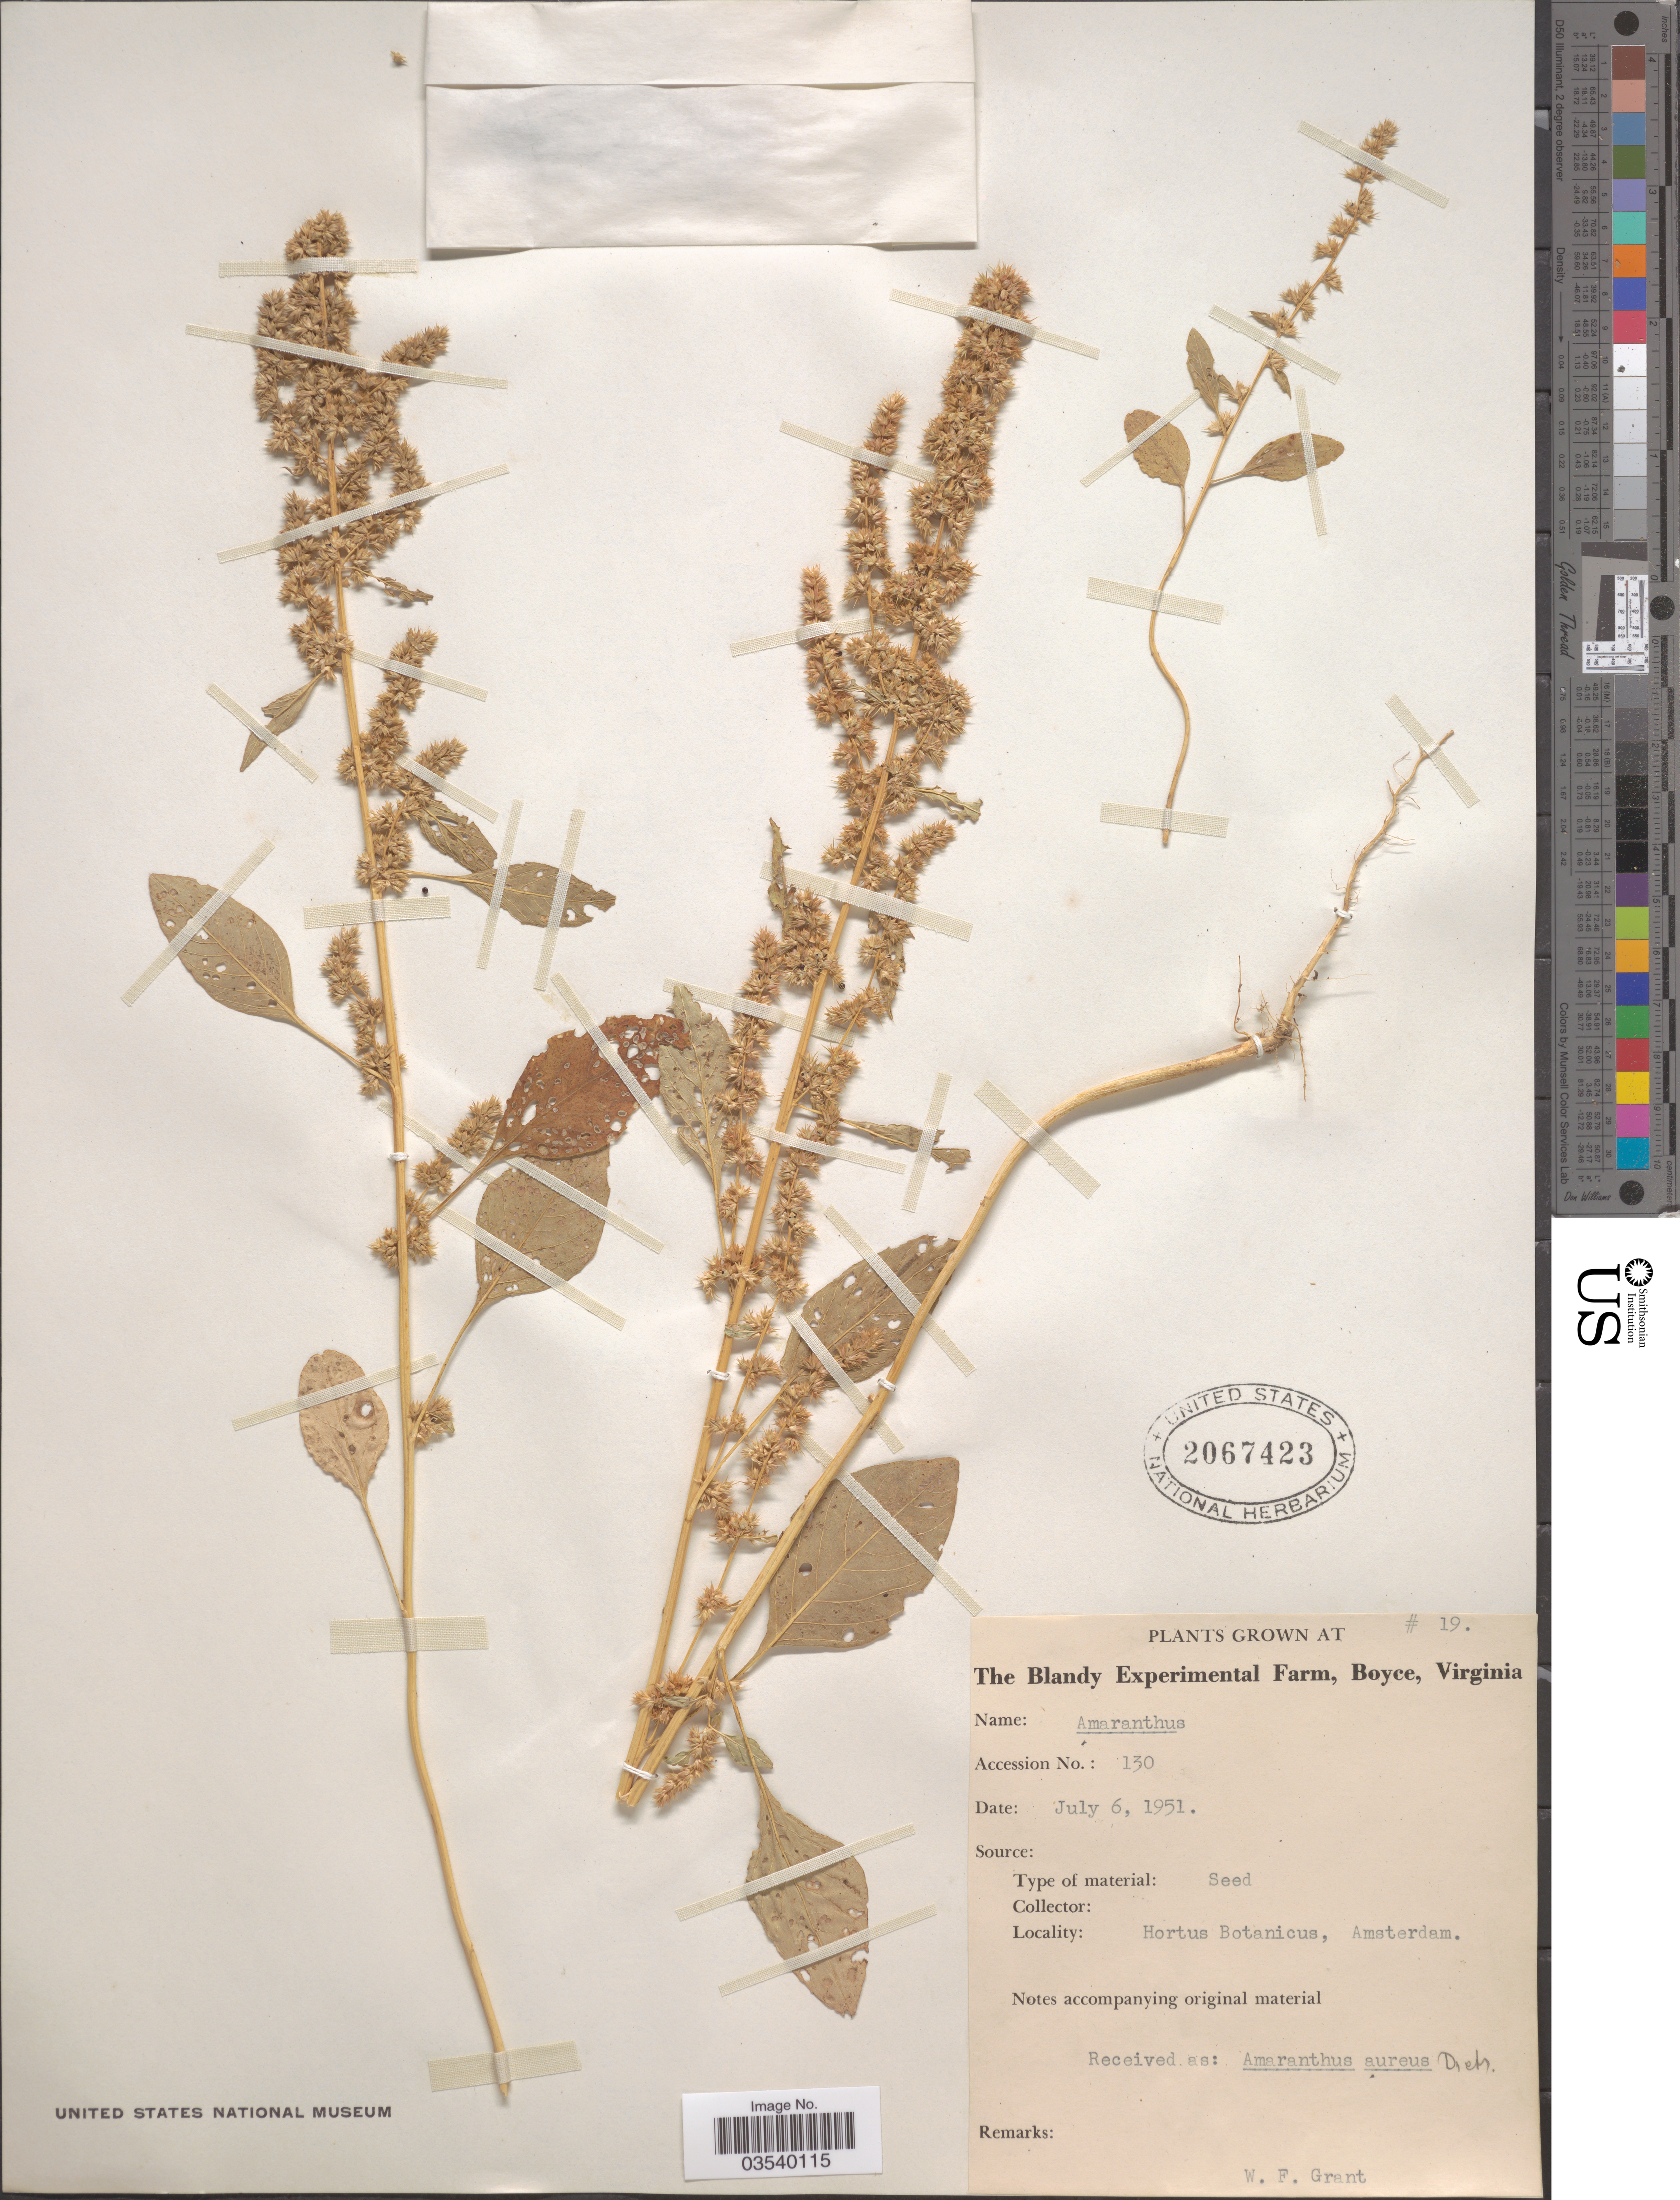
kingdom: Plantae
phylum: Tracheophyta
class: Magnoliopsida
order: Caryophyllales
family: Amaranthaceae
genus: Amaranthus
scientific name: Amaranthus bracteosus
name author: Uline & W.L. Bray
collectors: W. Grant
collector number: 19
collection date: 1951-07-06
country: United States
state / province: Virginia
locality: The Blandy Experimental Farm, Boyce, Virginia.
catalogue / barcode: US 2067423